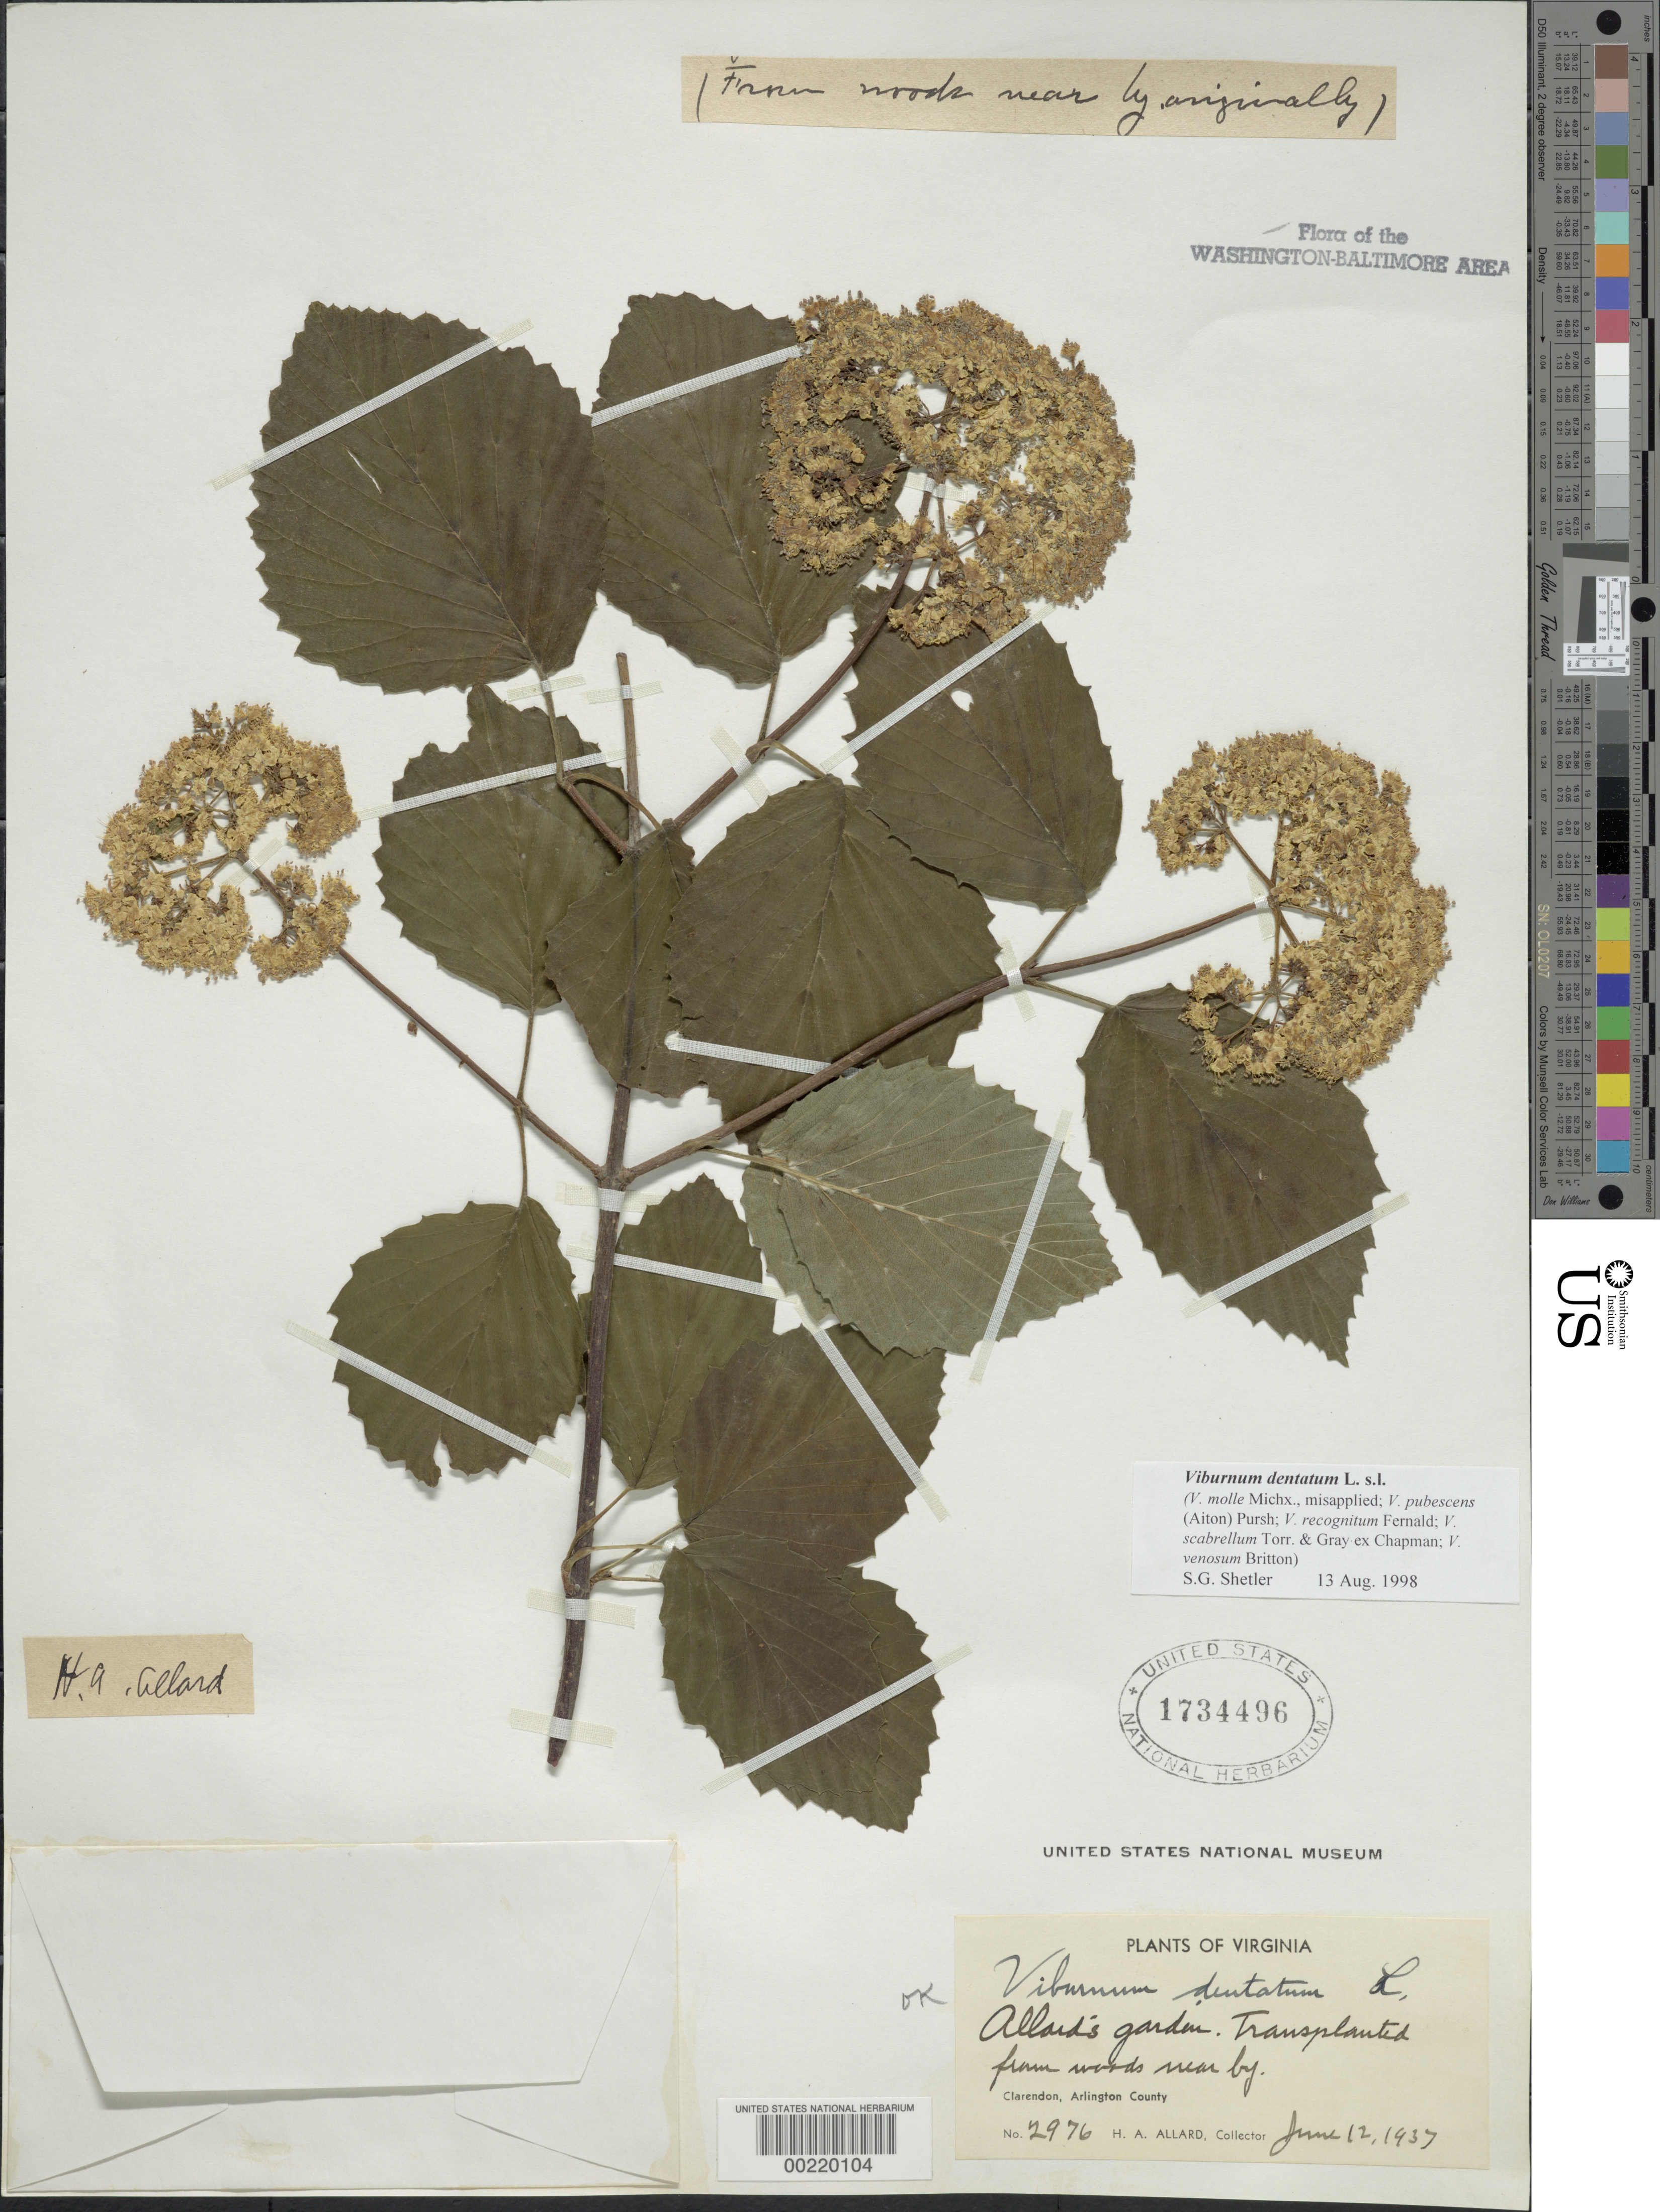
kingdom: Plantae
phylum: Tracheophyta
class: Magnoliopsida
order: Dipsacales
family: Viburnaceae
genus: Viburnum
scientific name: Viburnum dentatum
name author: L.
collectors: H. A. Allard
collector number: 2976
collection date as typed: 12 Jun 1937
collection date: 1937-06-12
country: United States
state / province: Virginia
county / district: Arlington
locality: Clarendon, Allards garden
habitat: Garden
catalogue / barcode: US 1734496